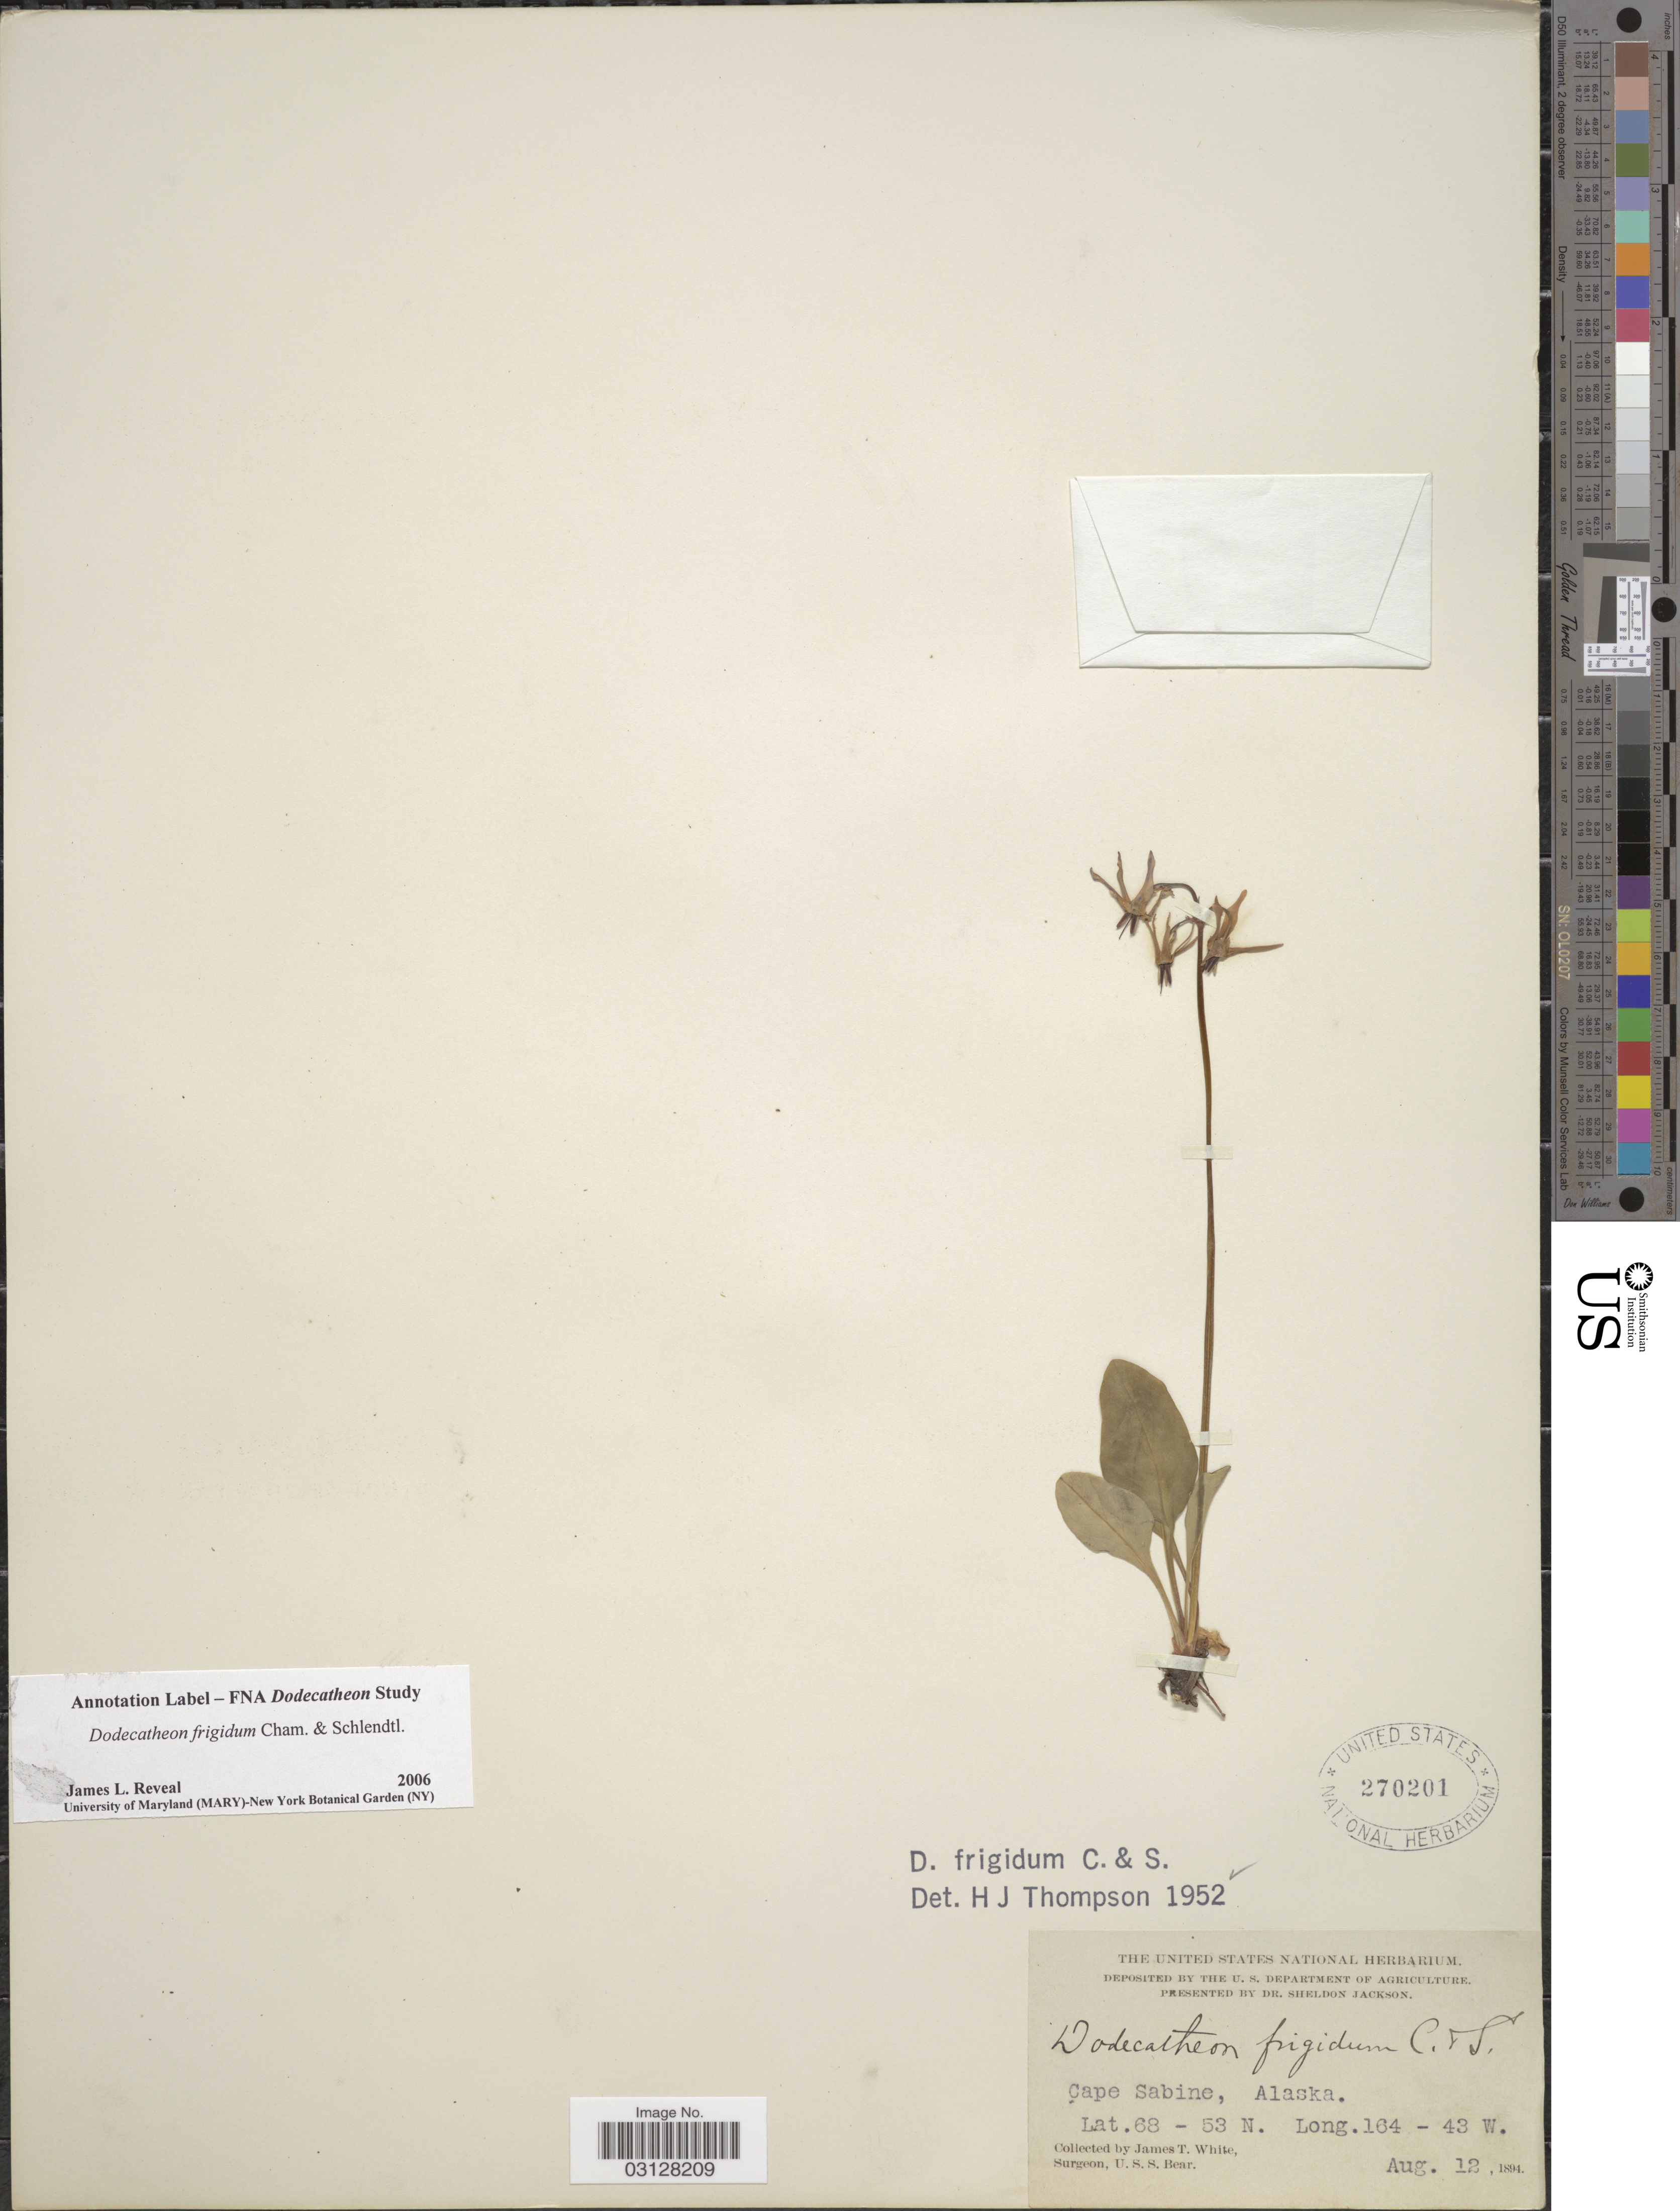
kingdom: Plantae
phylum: Tracheophyta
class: Magnoliopsida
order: Ericales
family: Primulaceae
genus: Dodecatheon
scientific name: Dodecatheon frigidum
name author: Cham. & Schltdl.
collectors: J. T. White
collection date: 1894-08-12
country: United States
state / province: Alaska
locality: Cape Sabine.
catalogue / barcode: US 270201